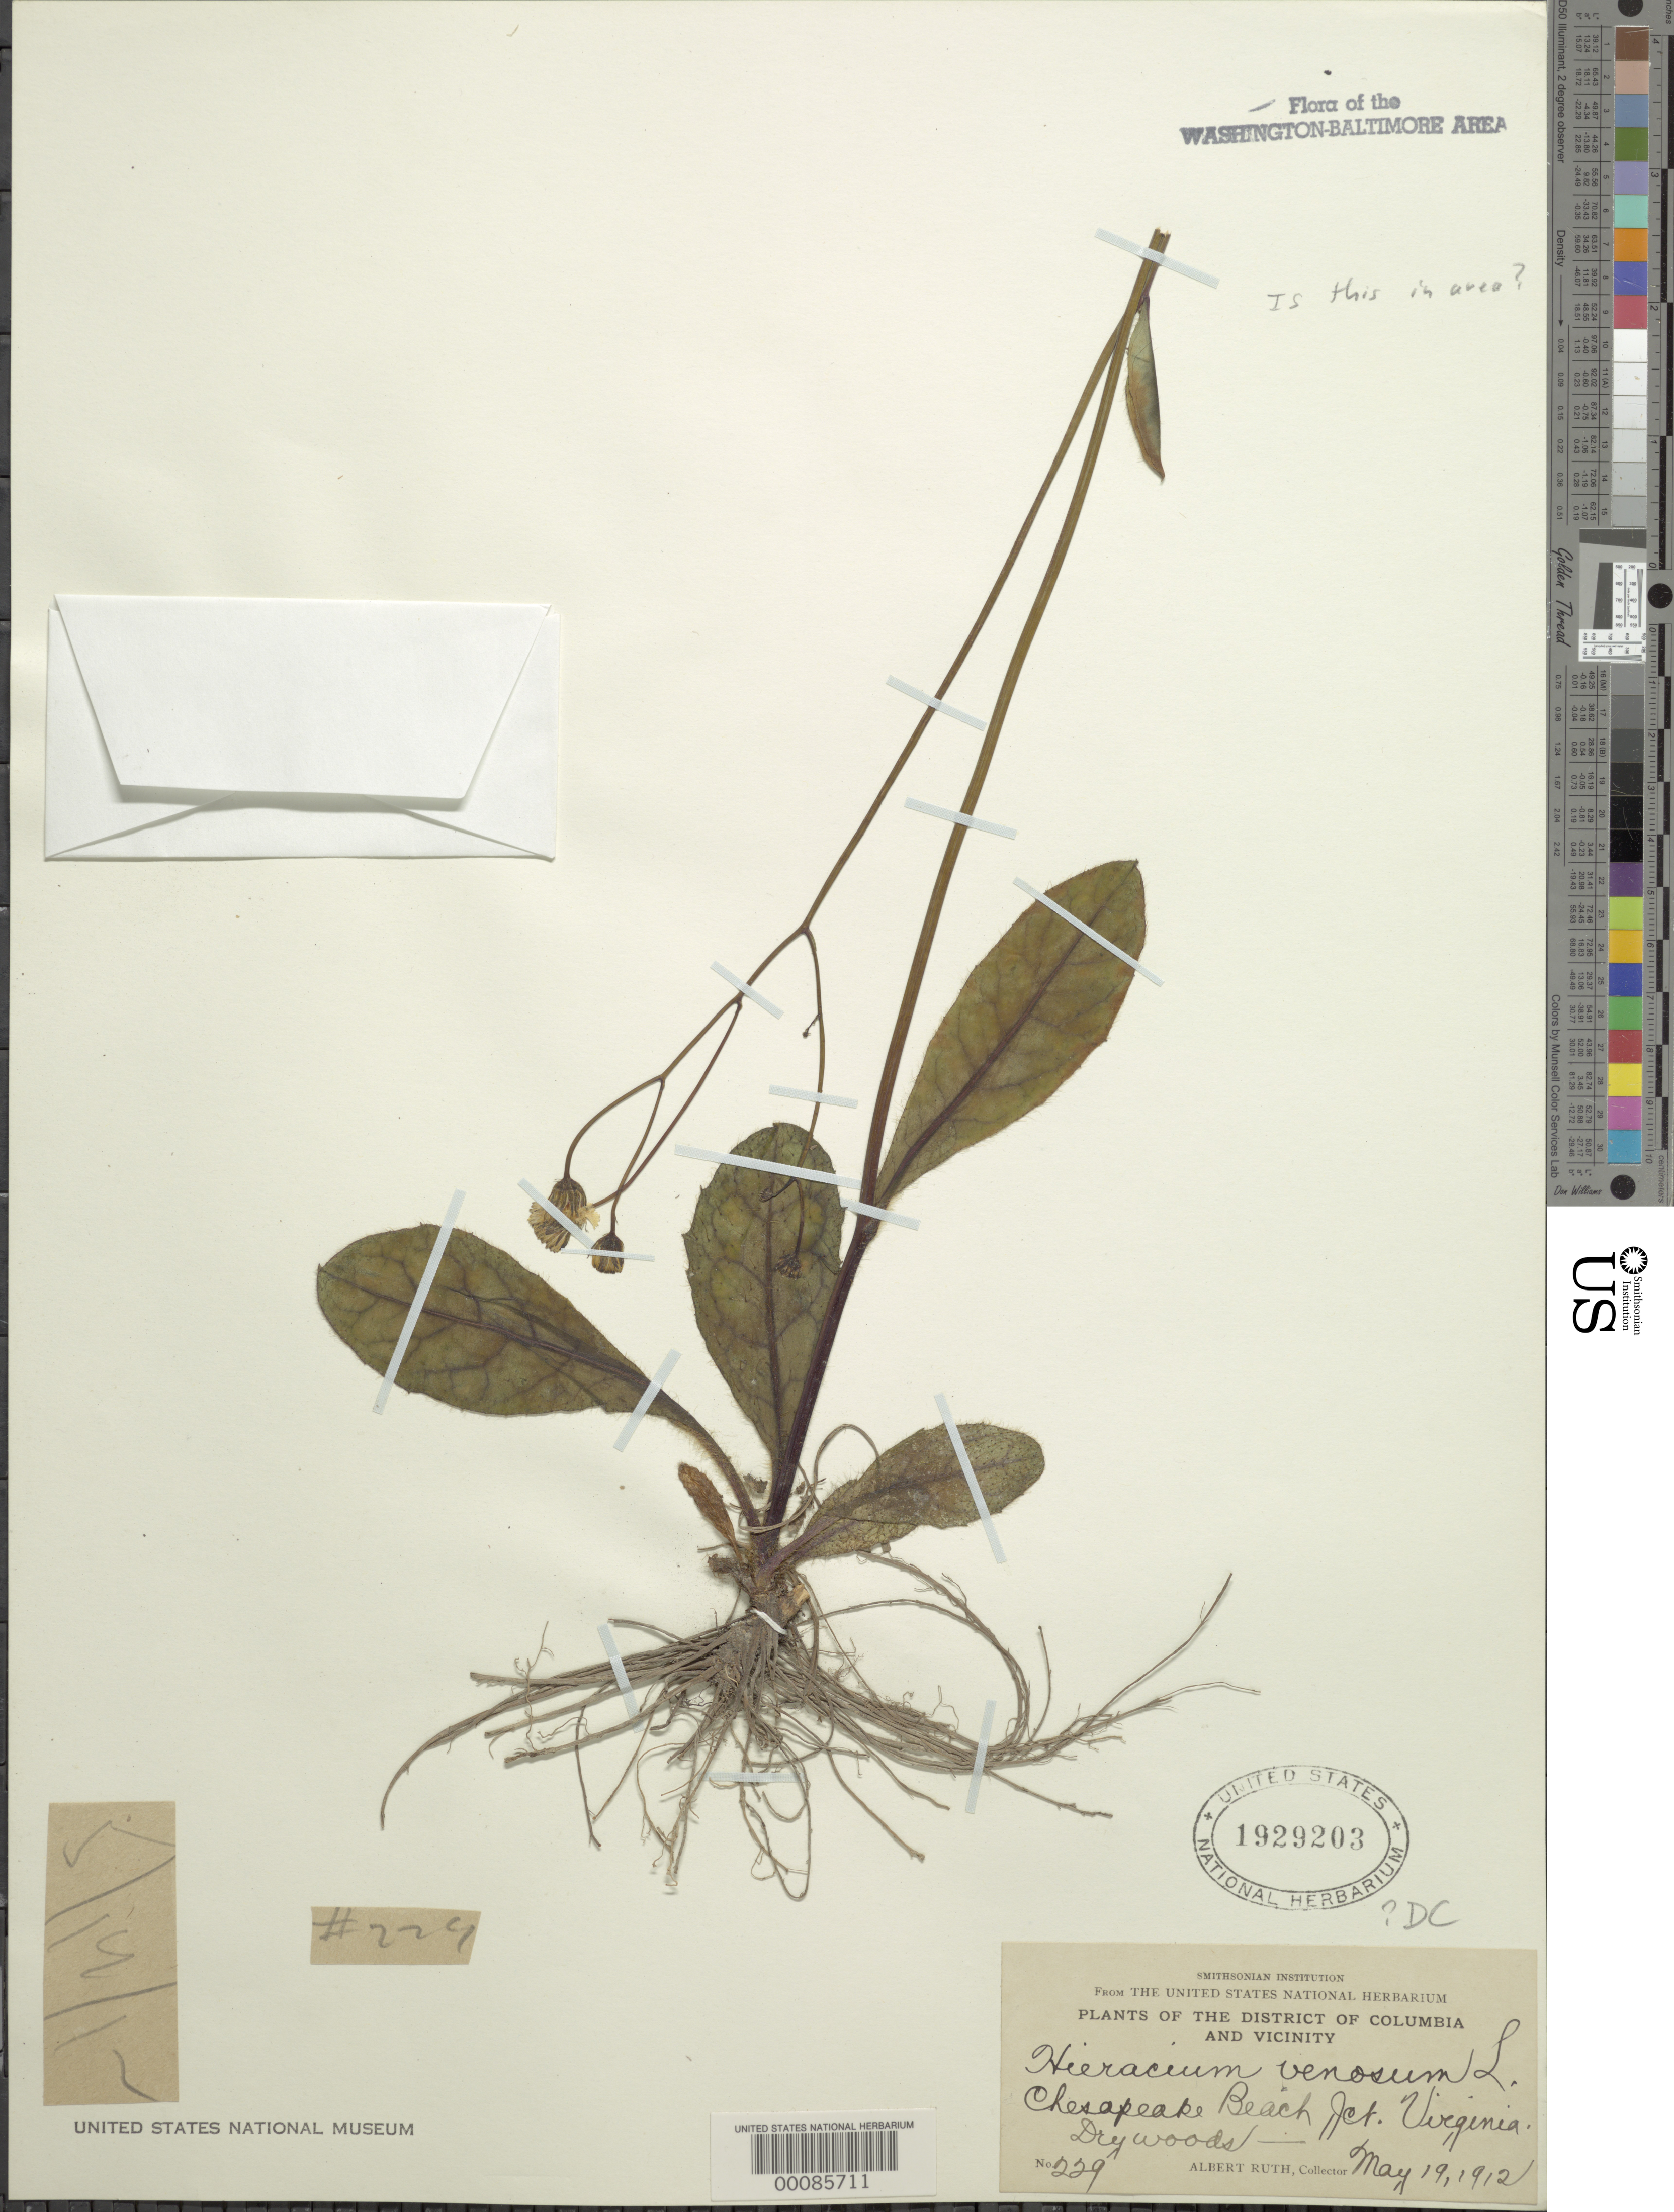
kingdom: Plantae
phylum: Tracheophyta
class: Magnoliopsida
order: Asterales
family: Asteraceae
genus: Hieracium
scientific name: Hieracium venosum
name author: L.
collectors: A. Ruth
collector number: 229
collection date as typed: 19 May 1912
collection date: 1912-05-19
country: United States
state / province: Virginia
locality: Chesapeake Beach junction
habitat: Dry woods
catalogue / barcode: US 1929203